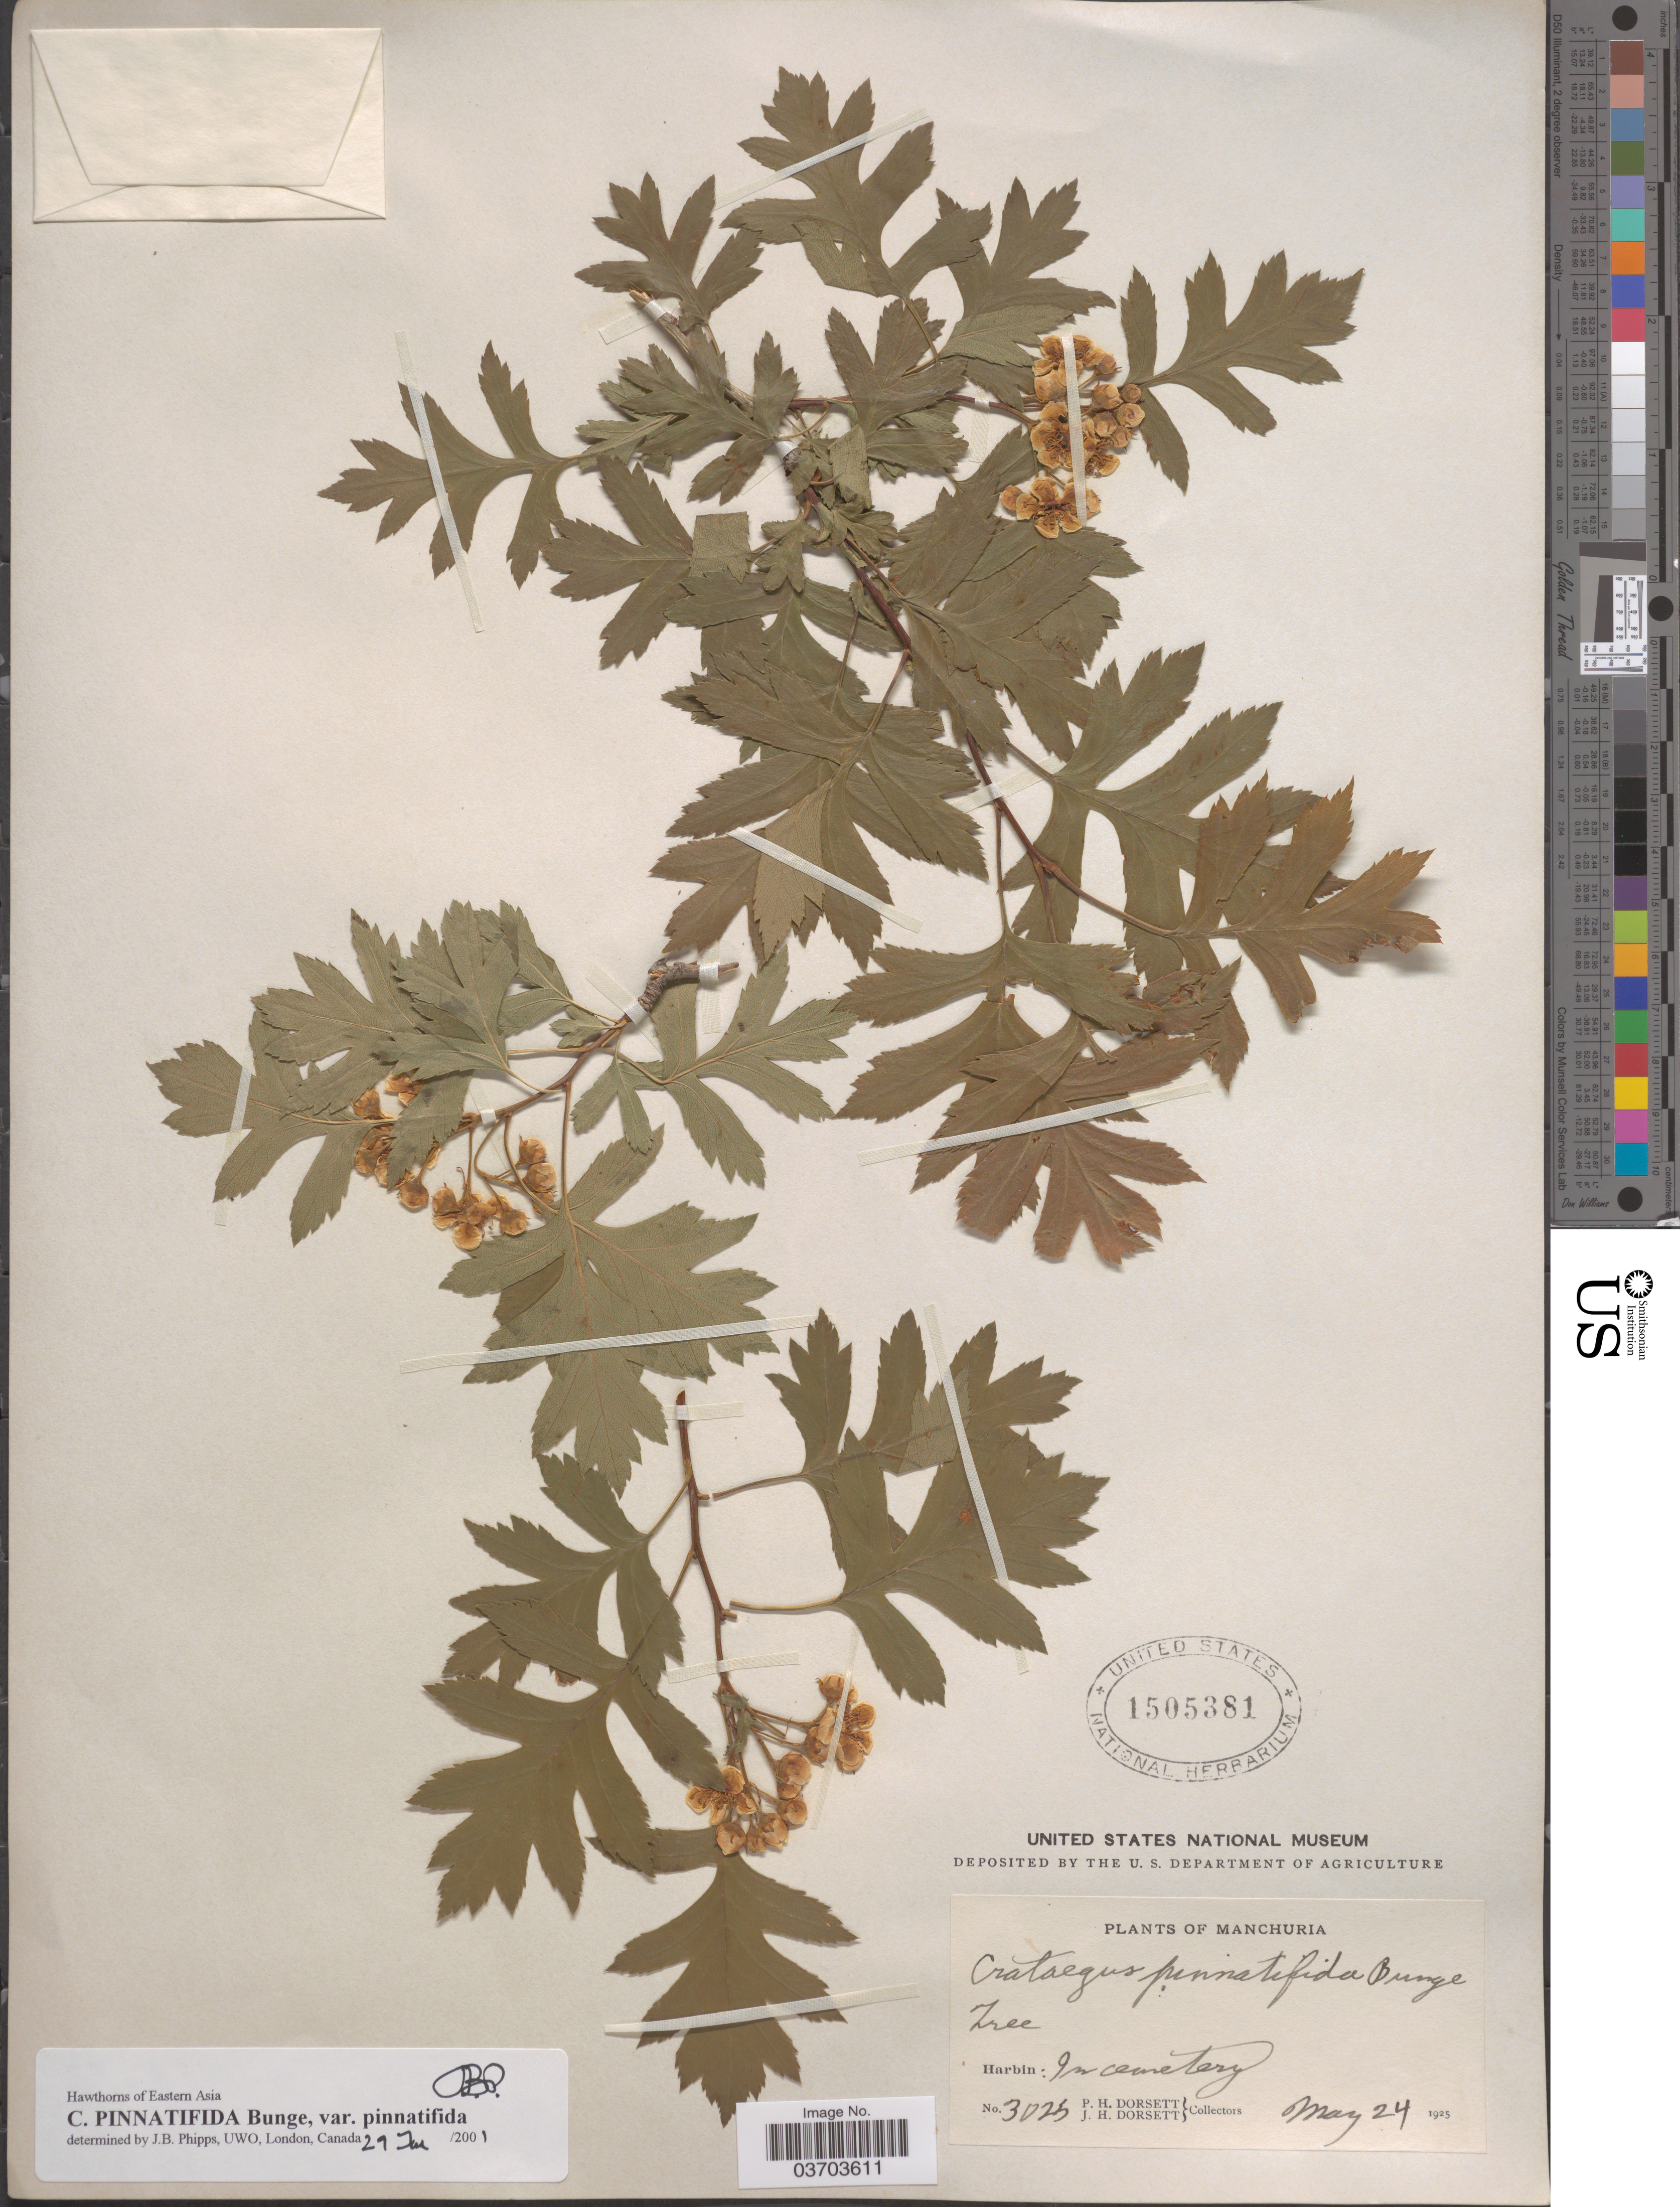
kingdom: Plantae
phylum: Tracheophyta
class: Magnoliopsida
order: Rosales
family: Rosaceae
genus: Crataegus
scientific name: Crataegus pinnatifida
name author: Bunge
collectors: P. H. Dorsett & J. Dorsett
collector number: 3025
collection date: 1925-05-24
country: China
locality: Manchuria. Harbin: In cemetery.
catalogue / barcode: US 1505381